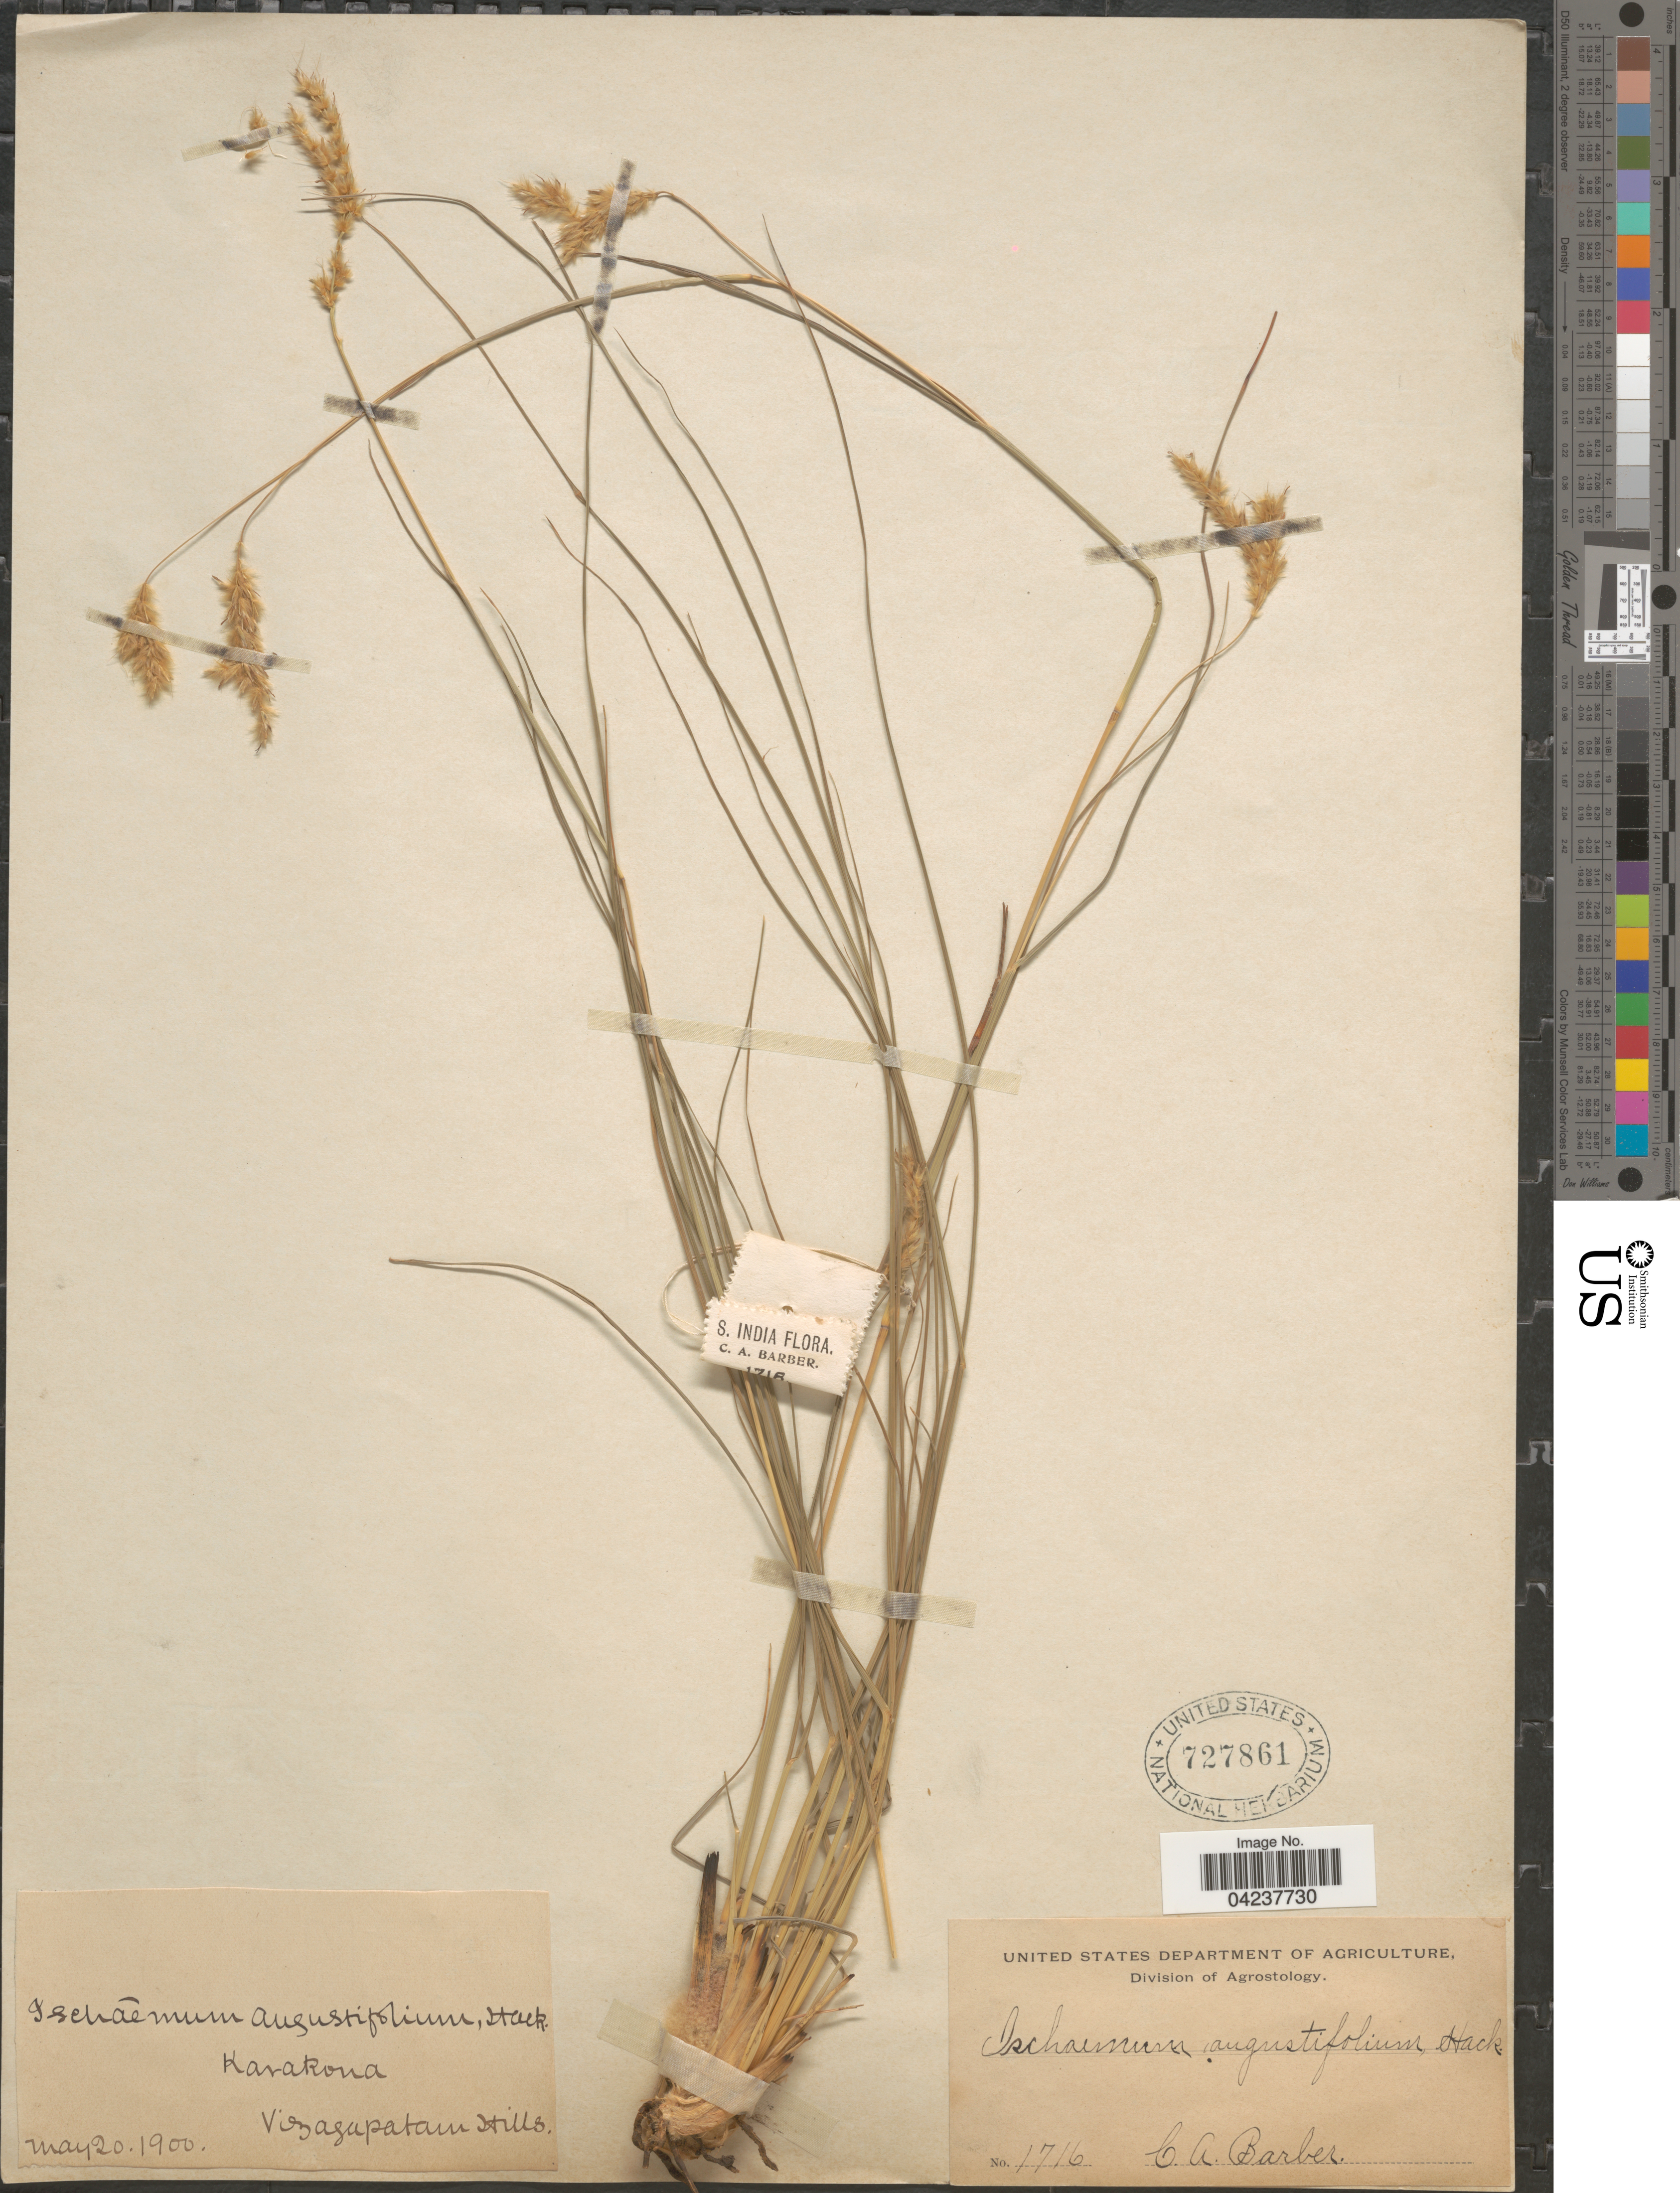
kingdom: Plantae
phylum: Tracheophyta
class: Liliopsida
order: Poales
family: Poaceae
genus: Eulaliopsis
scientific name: Eulaliopsis binata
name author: (Retz.) C. E. Hubb.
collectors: C. Barber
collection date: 1900-05-20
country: India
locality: Karakona. Vizagapatam Hills. S. India.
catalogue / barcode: US 727861